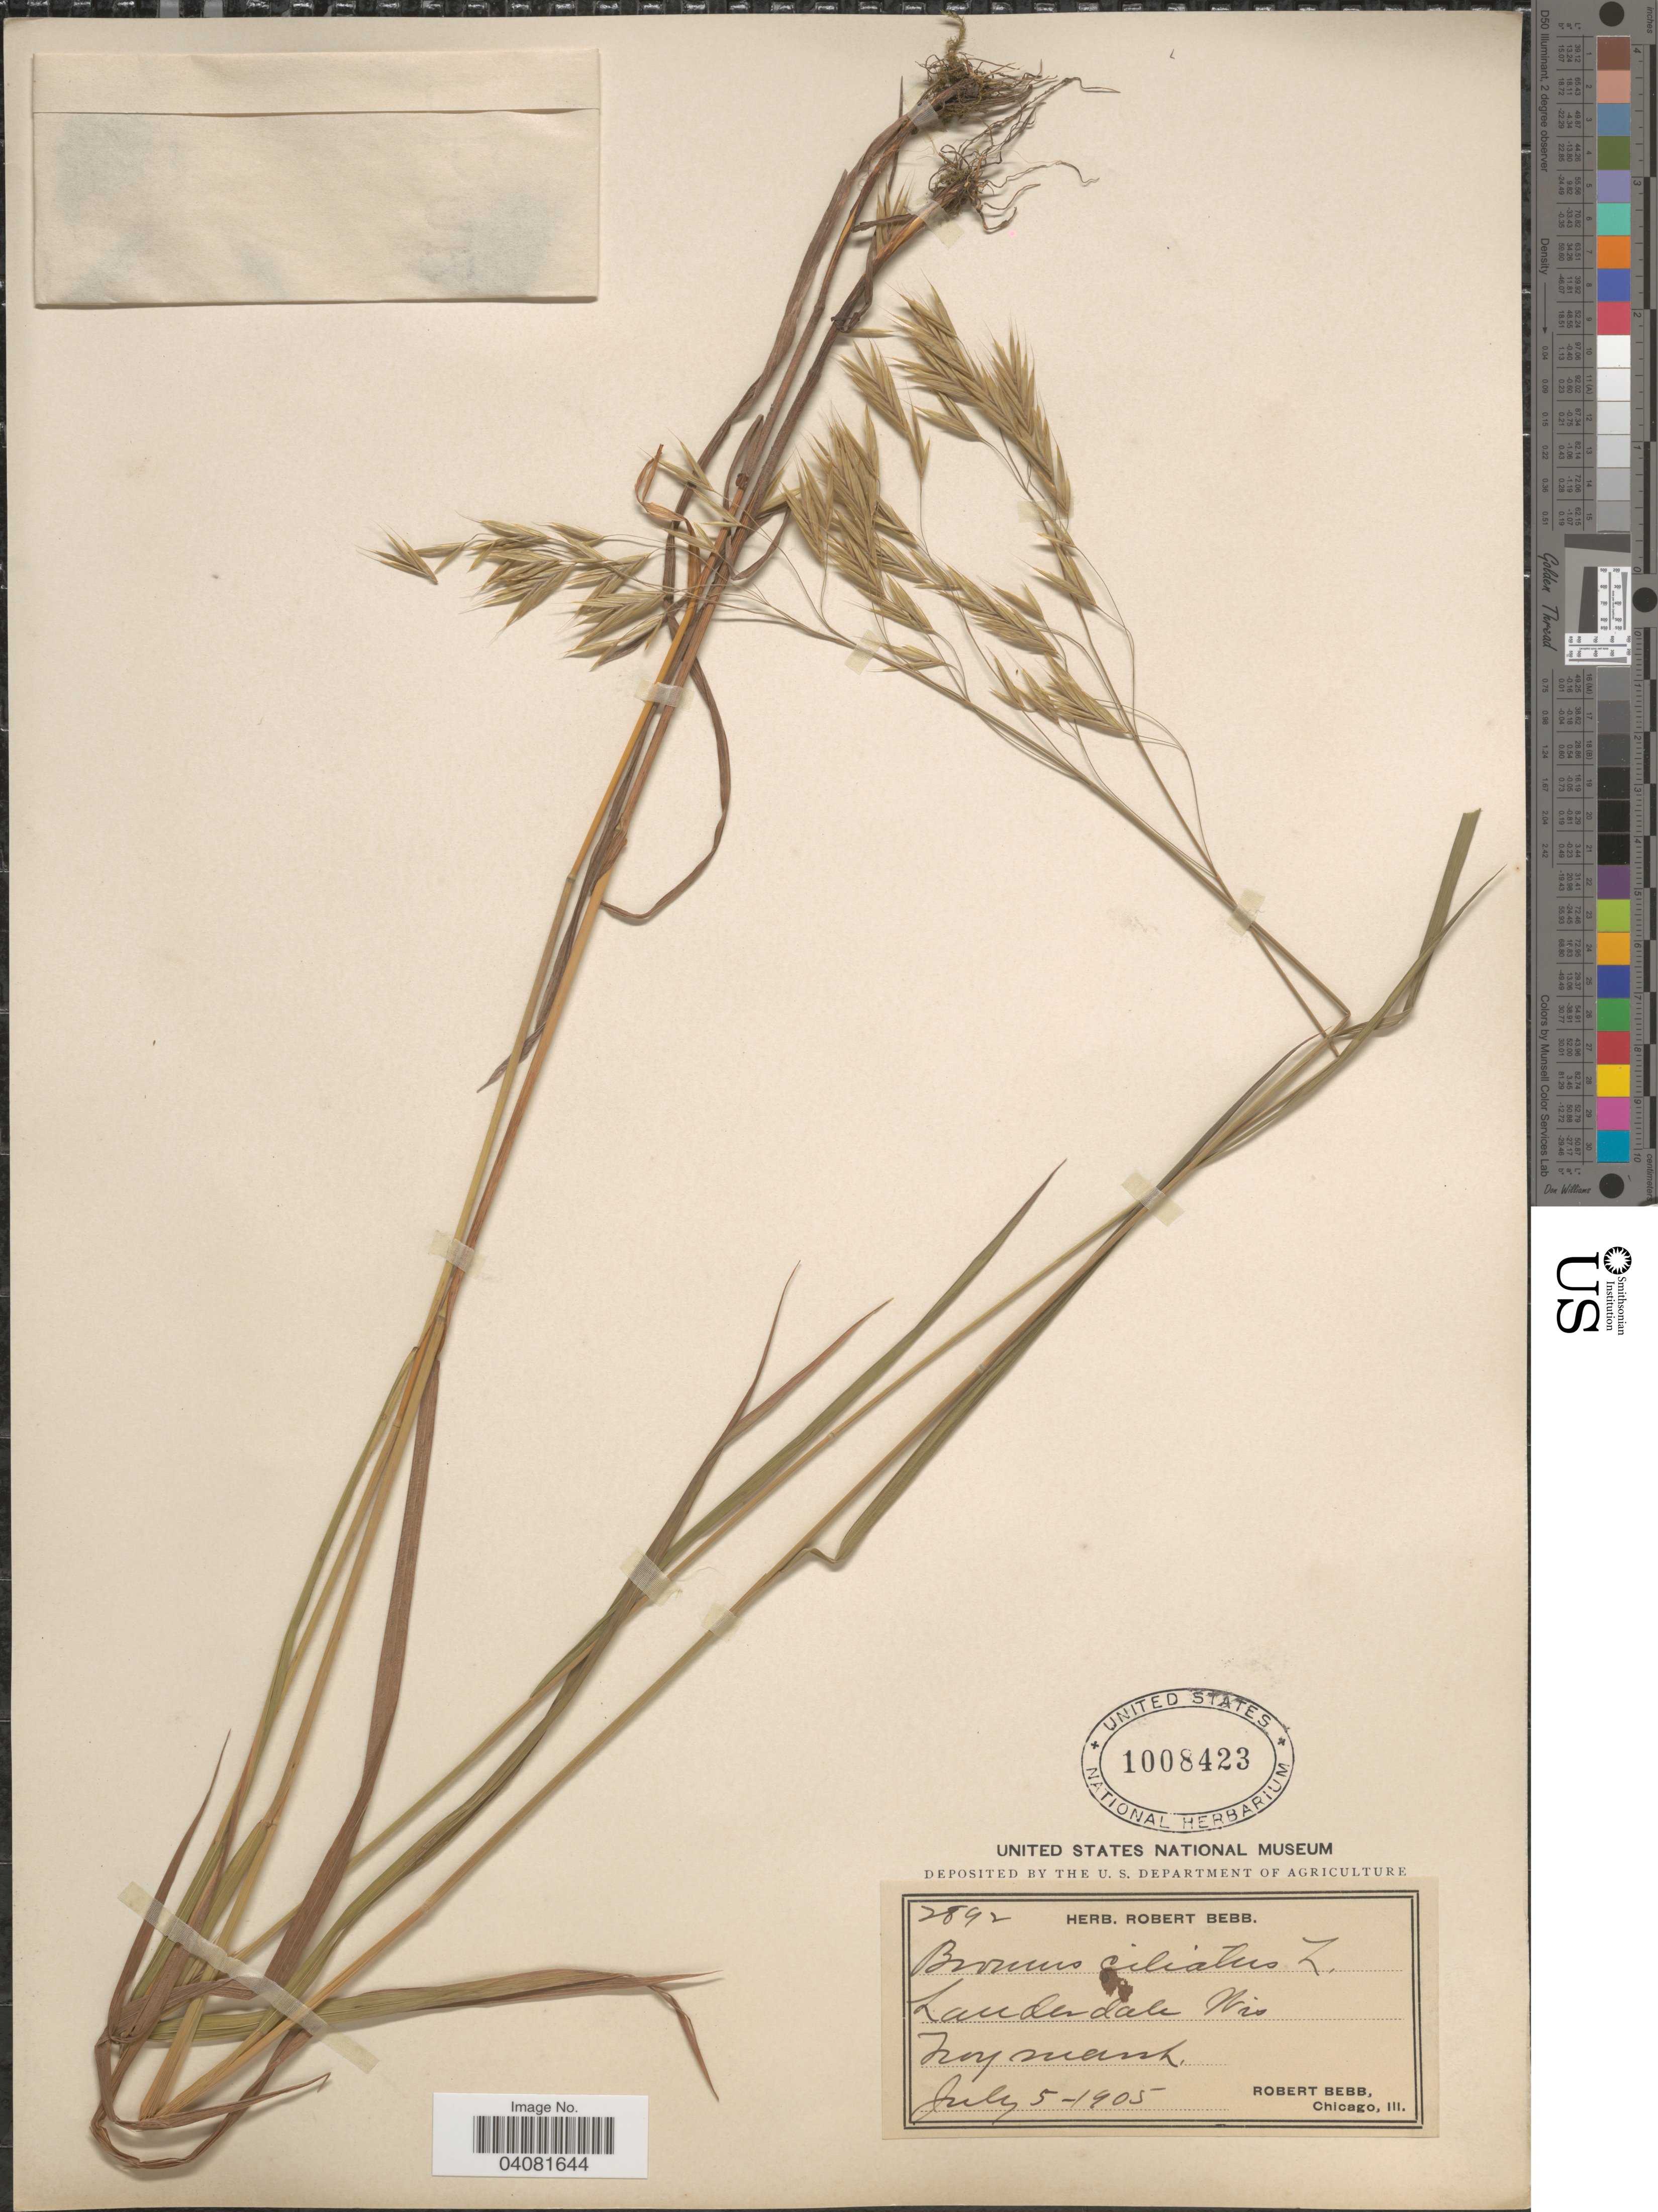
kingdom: Plantae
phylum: Tracheophyta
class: Liliopsida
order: Poales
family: Poaceae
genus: Bromus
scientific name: Bromus ciliatus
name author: L.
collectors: R. Bebb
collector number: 2892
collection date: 1905-07-05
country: United States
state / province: Wisconsin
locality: Lauderdale.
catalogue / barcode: US 1008423